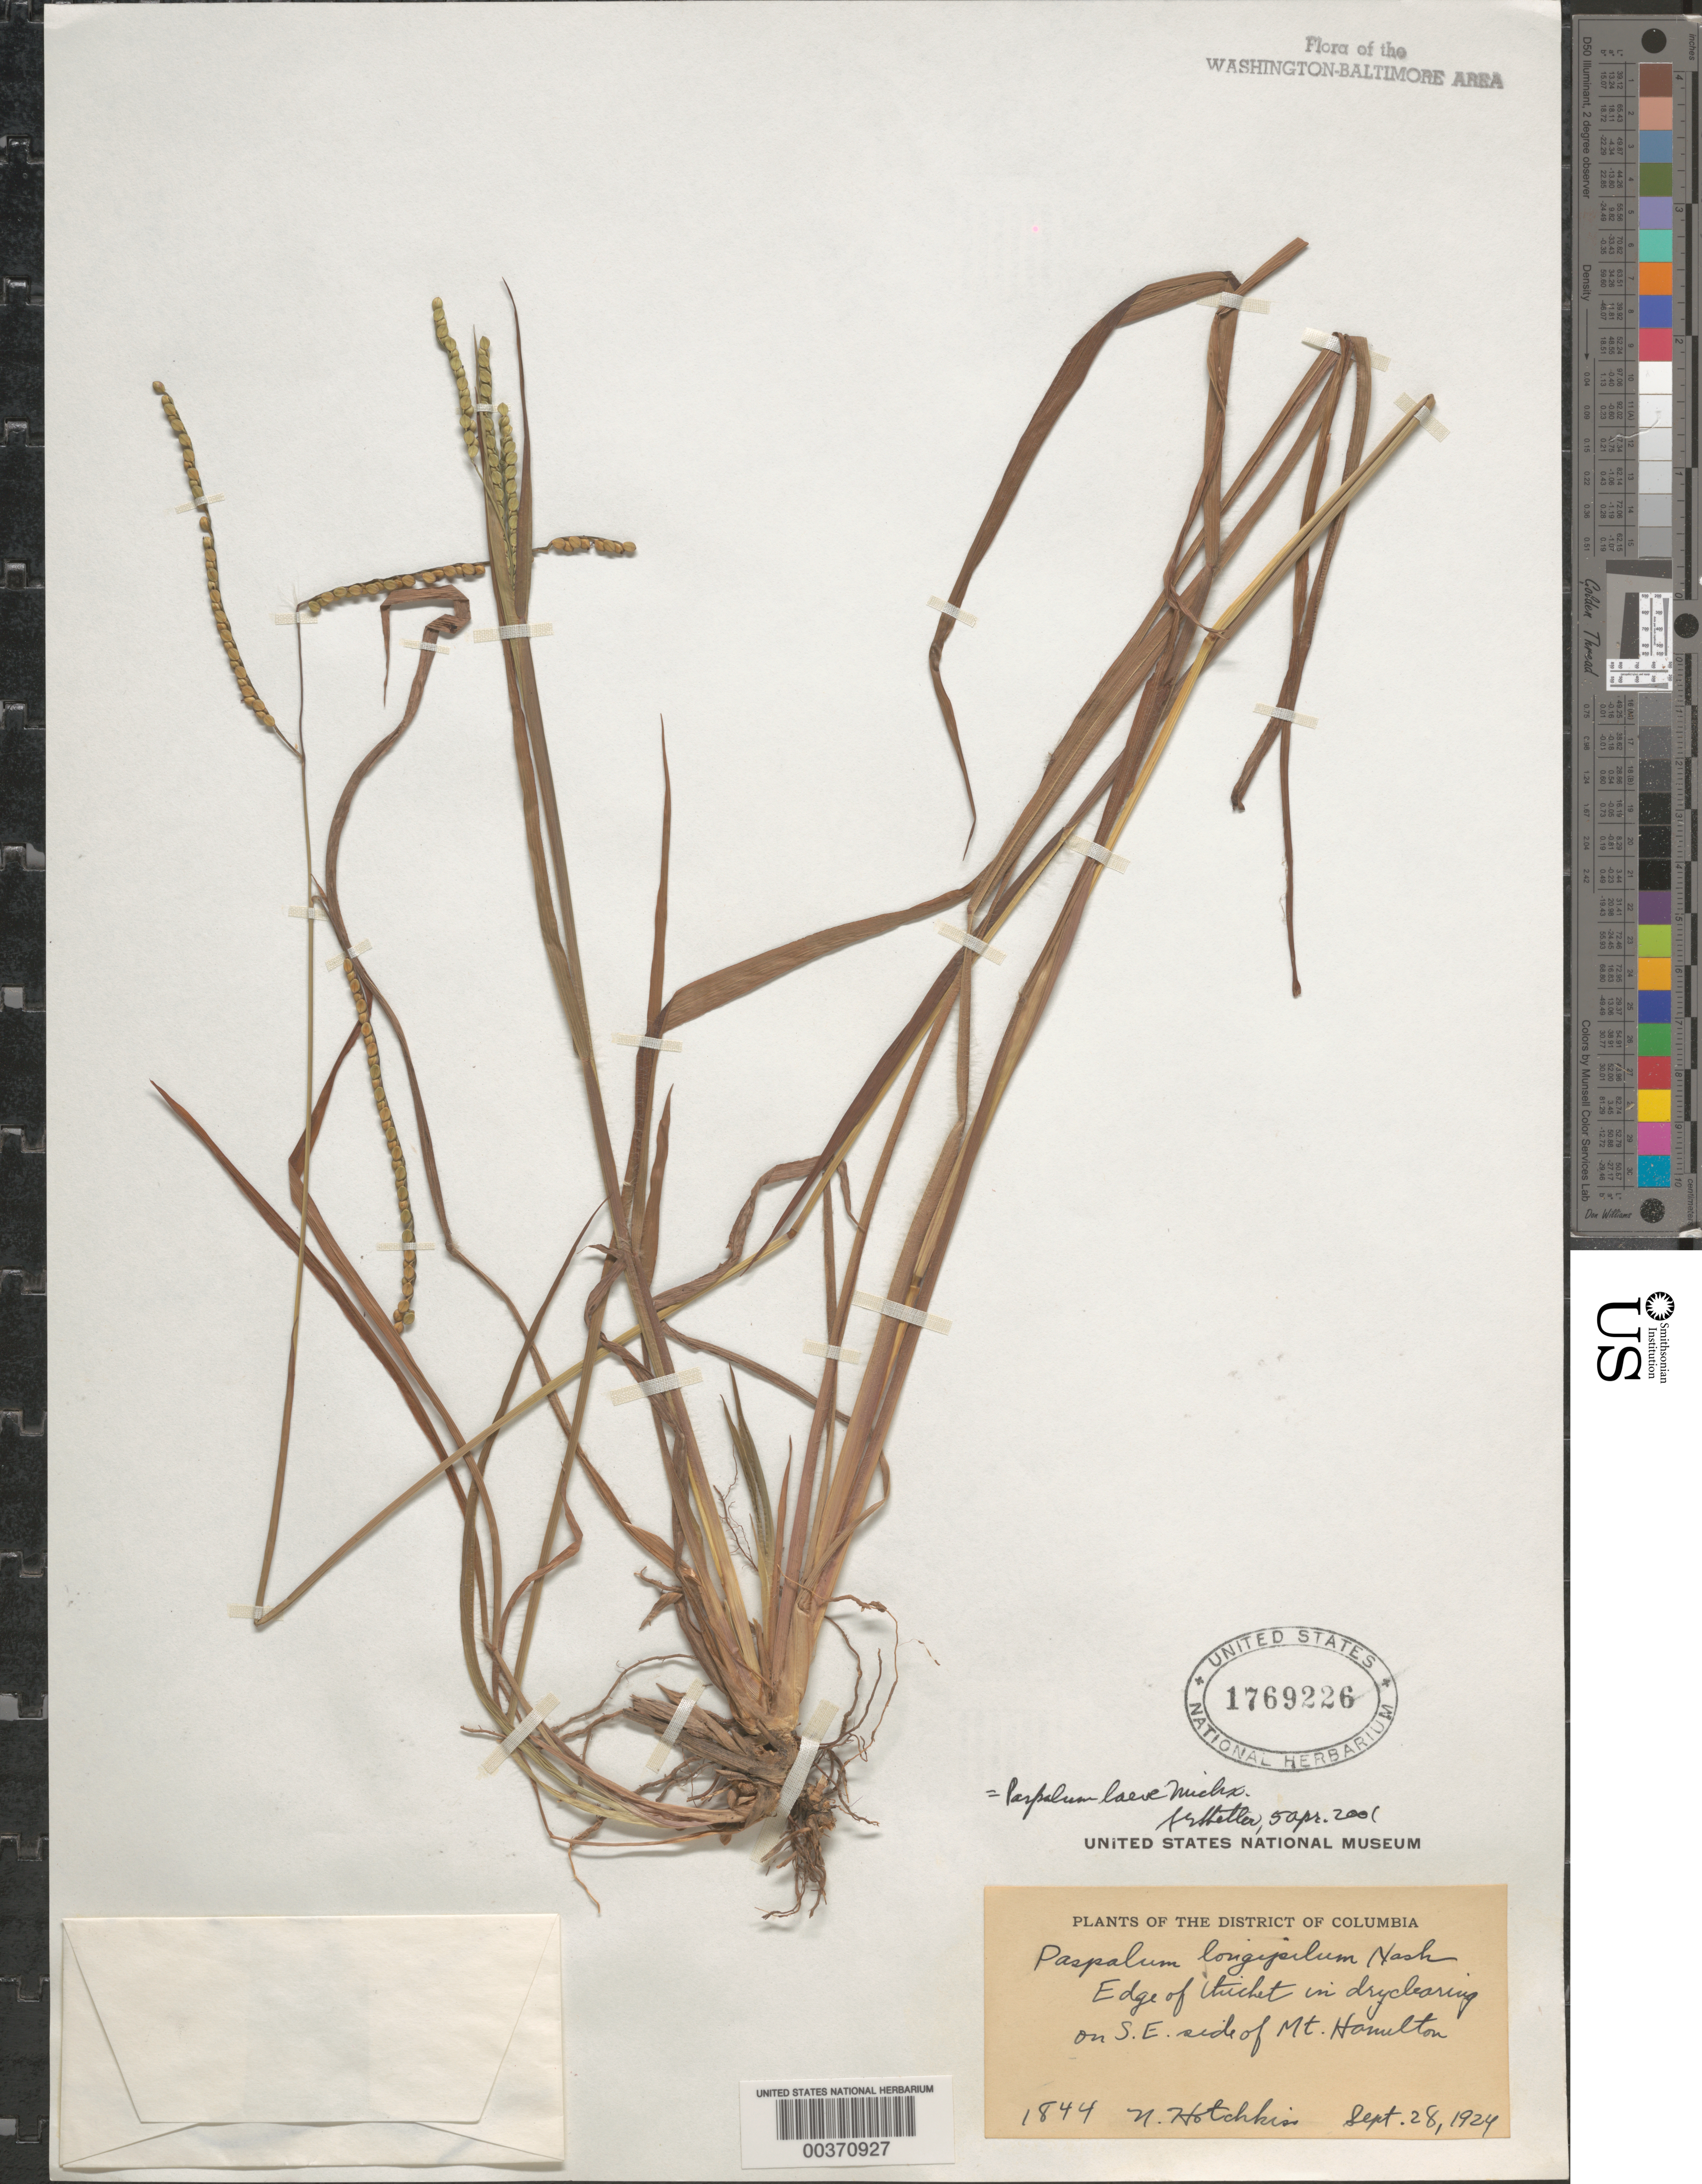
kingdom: Plantae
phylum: Tracheophyta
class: Liliopsida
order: Poales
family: Poaceae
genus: Paspalum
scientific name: Paspalum laeve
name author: Michx.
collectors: N. Hotchkiss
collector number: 1844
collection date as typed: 28 Sep 1924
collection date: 1924-09-28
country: United States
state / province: District of Columbia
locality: Mount Hamilton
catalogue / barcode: US 1769226